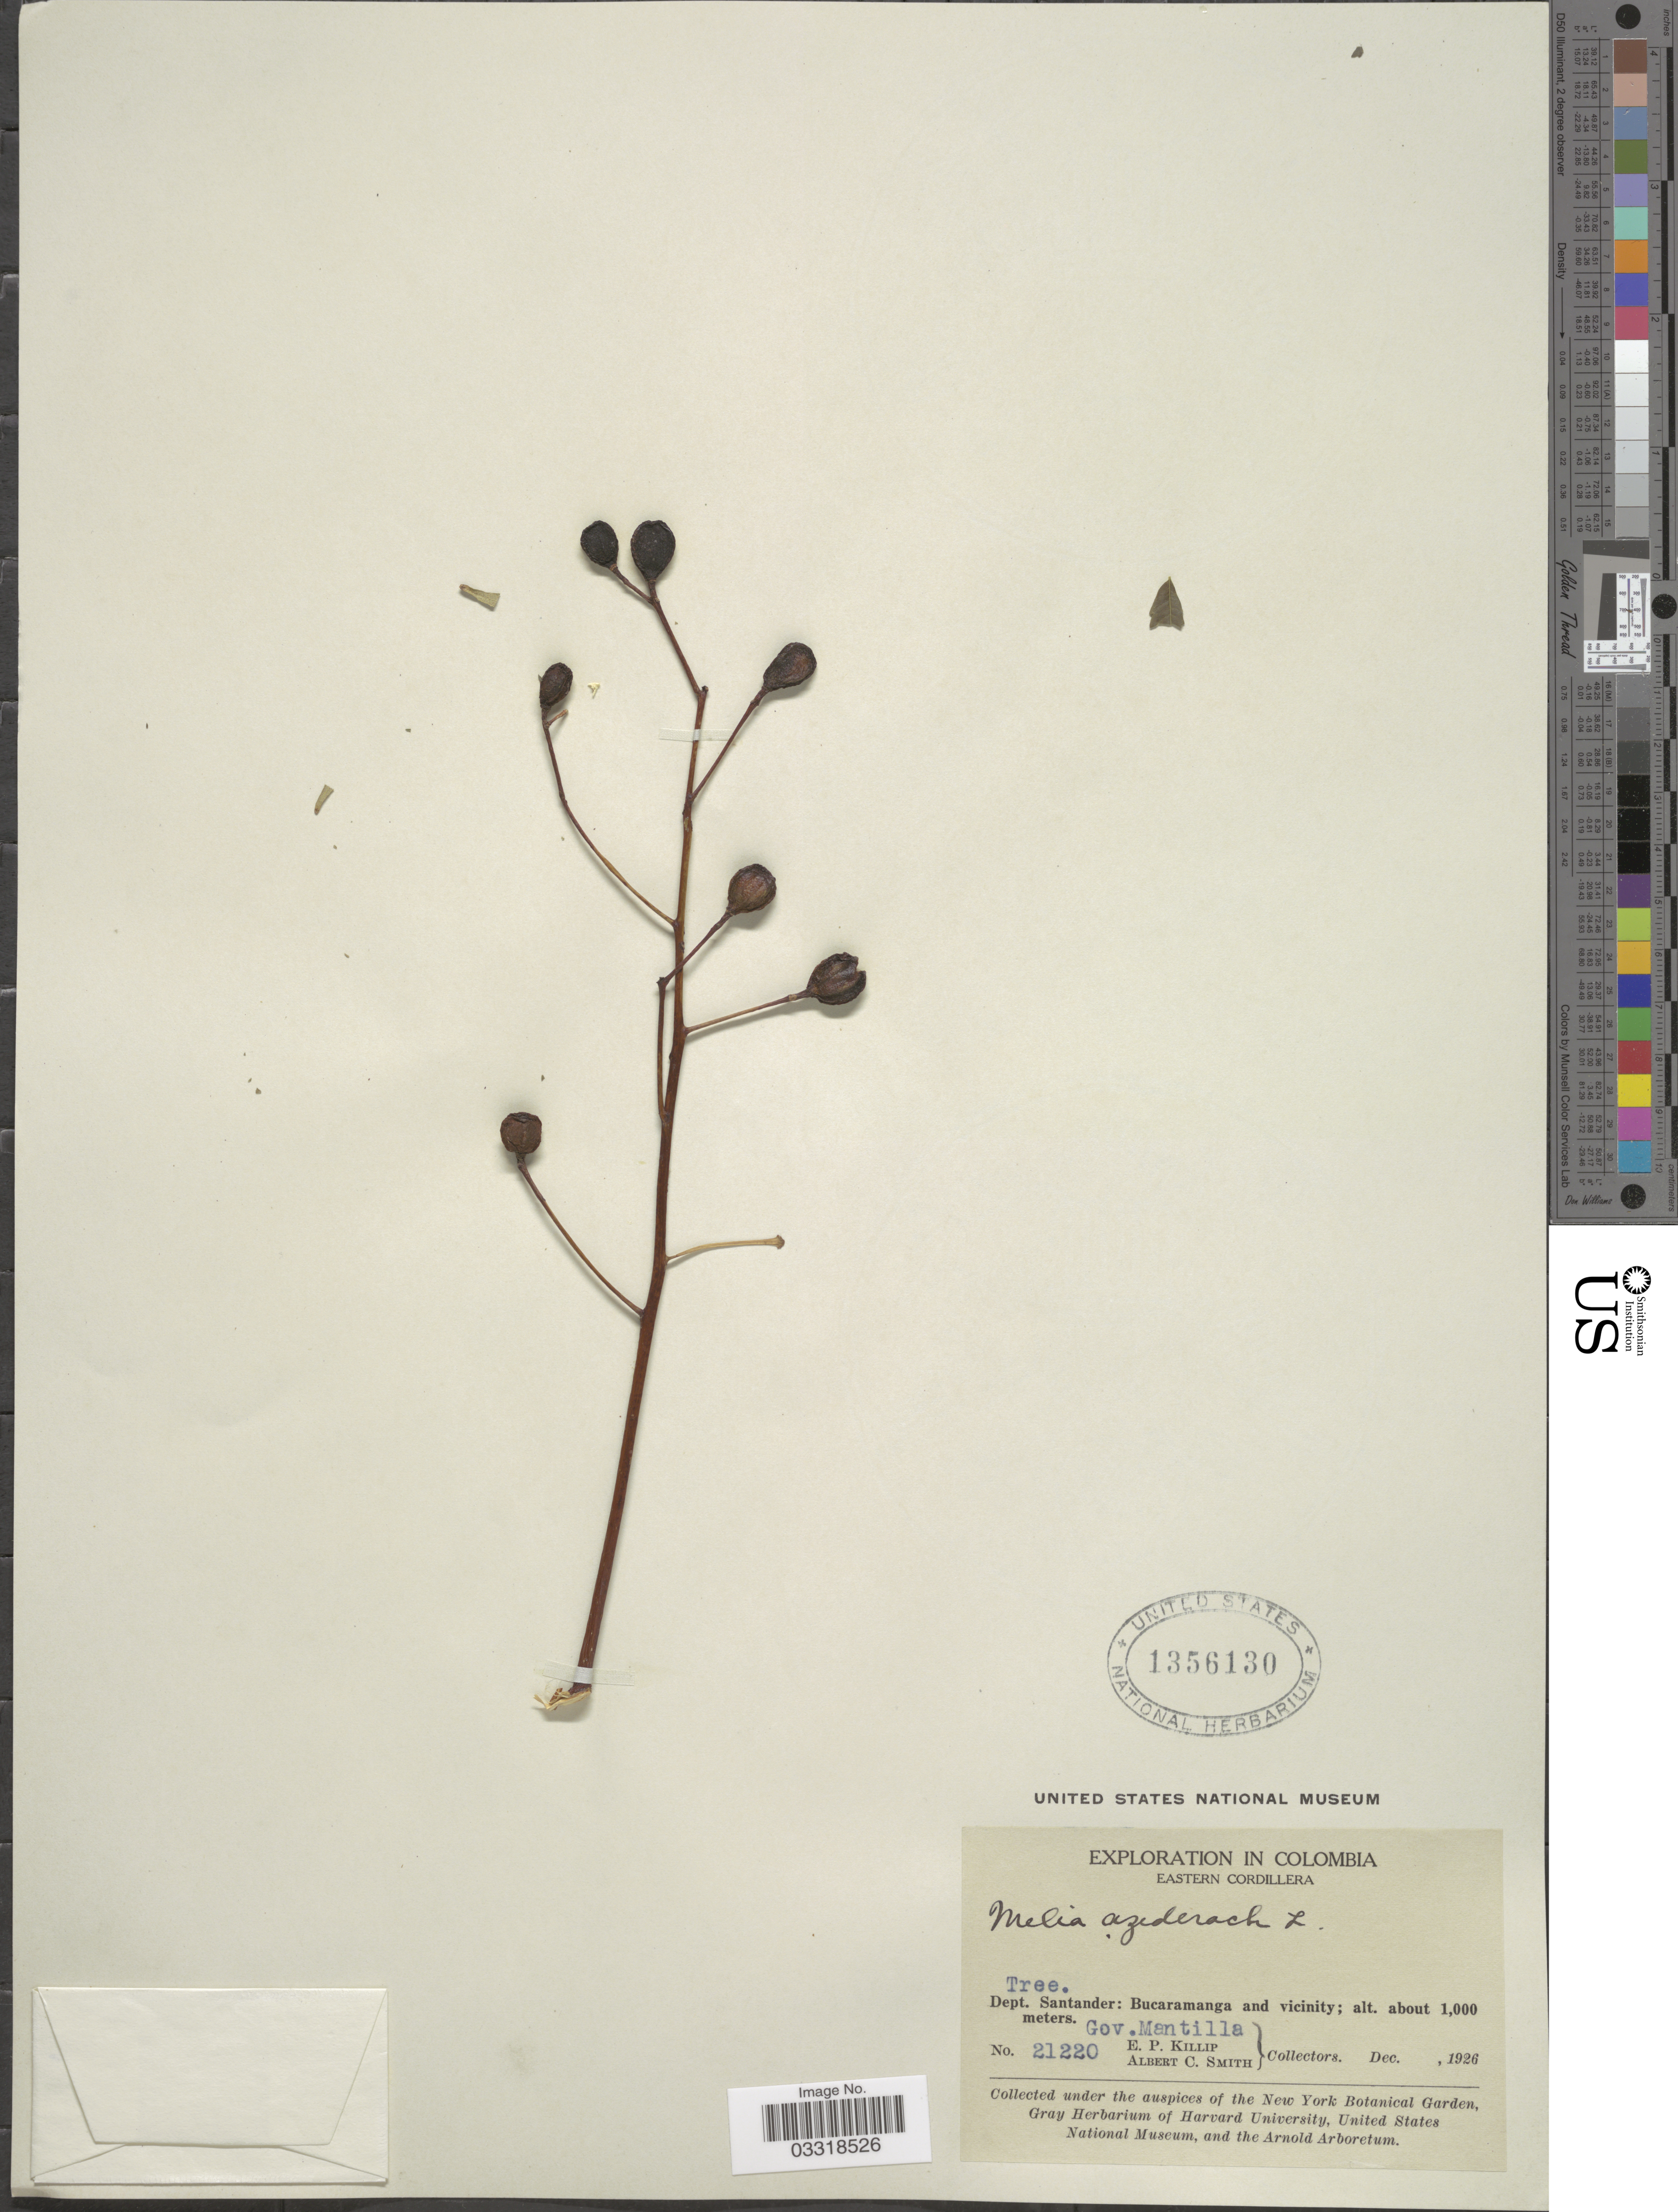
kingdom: Plantae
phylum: Tracheophyta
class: Magnoliopsida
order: Sapindales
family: Meliaceae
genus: Melia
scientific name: Melia azedarach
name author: L.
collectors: E. P. Killip & A. C. Smith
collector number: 21220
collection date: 1926-12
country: Colombia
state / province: Santander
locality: Eastern Cordillera. Dept. Santander: Bucaramanga and vicinity.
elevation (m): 1000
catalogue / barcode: US 1356130